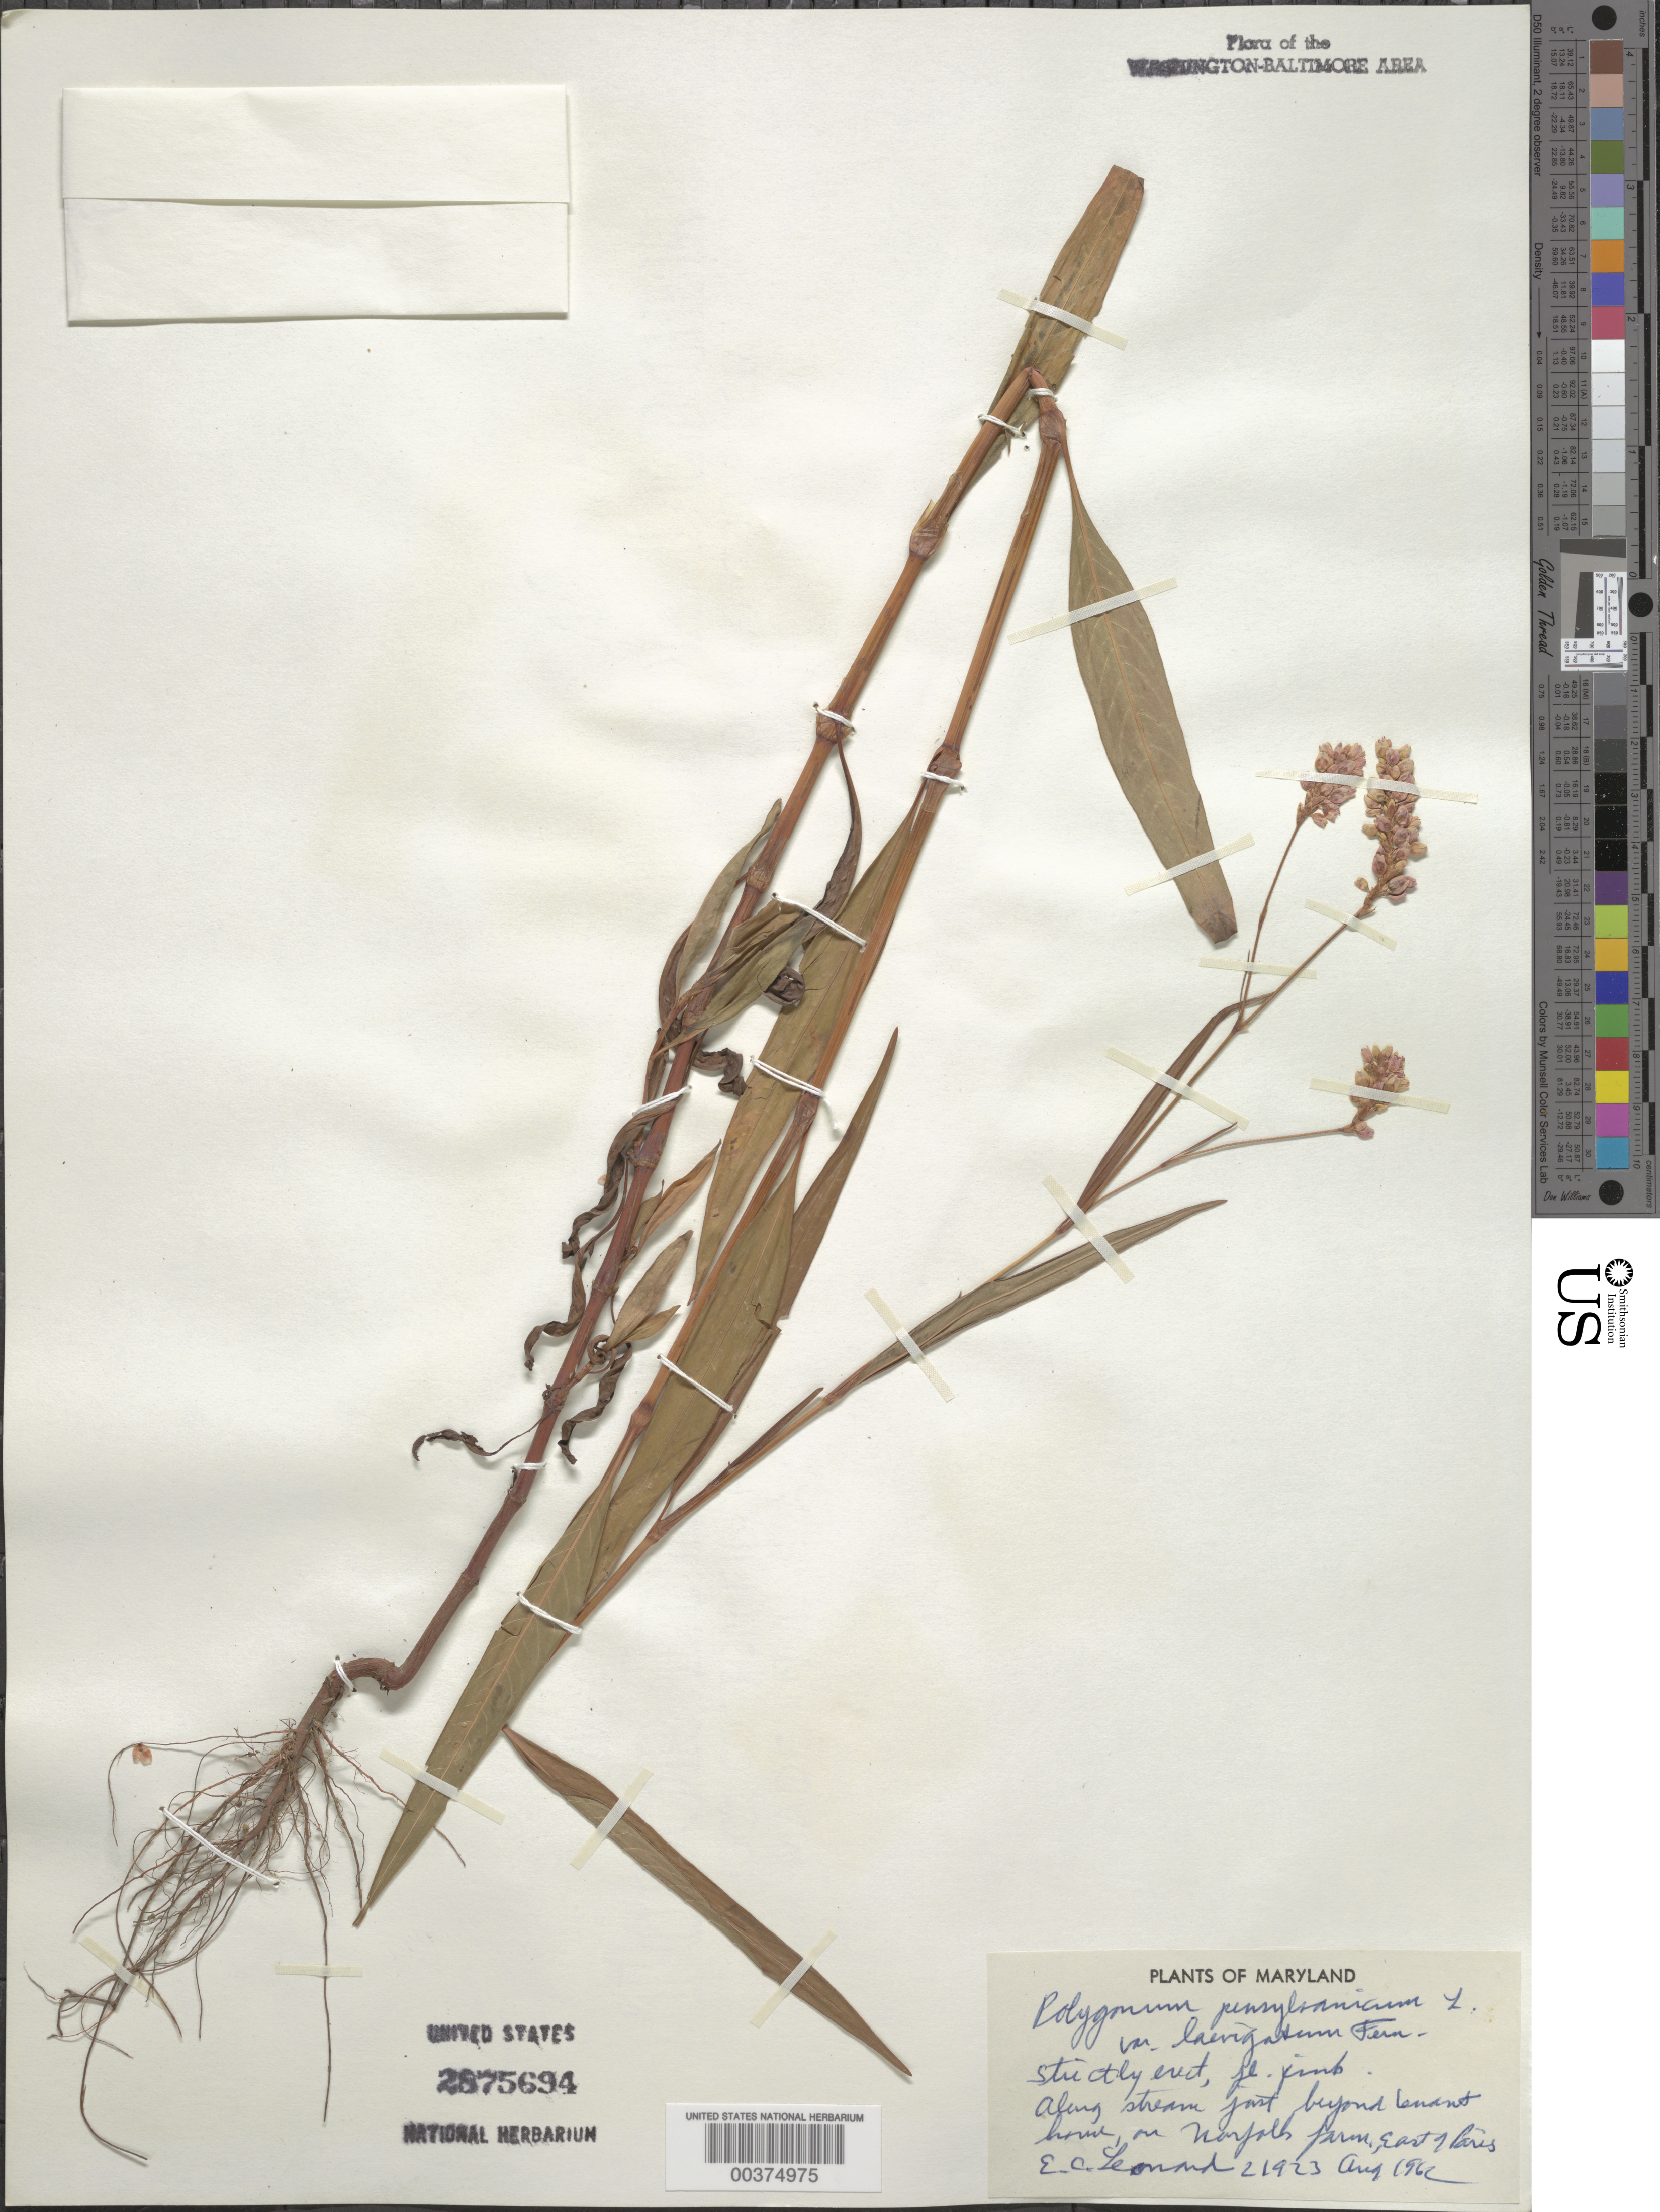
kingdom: Plantae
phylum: Tracheophyta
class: Magnoliopsida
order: Caryophyllales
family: Polygonaceae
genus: Persicaria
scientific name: Persicaria pensylvanica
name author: (L.) M. Gómez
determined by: Atha, D. E.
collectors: E. C. Leonard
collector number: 21923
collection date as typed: Aug 1962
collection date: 1962-08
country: United States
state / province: Maryland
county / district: Calvert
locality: Norfolk Farm, east of Paris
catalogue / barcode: US 2875694